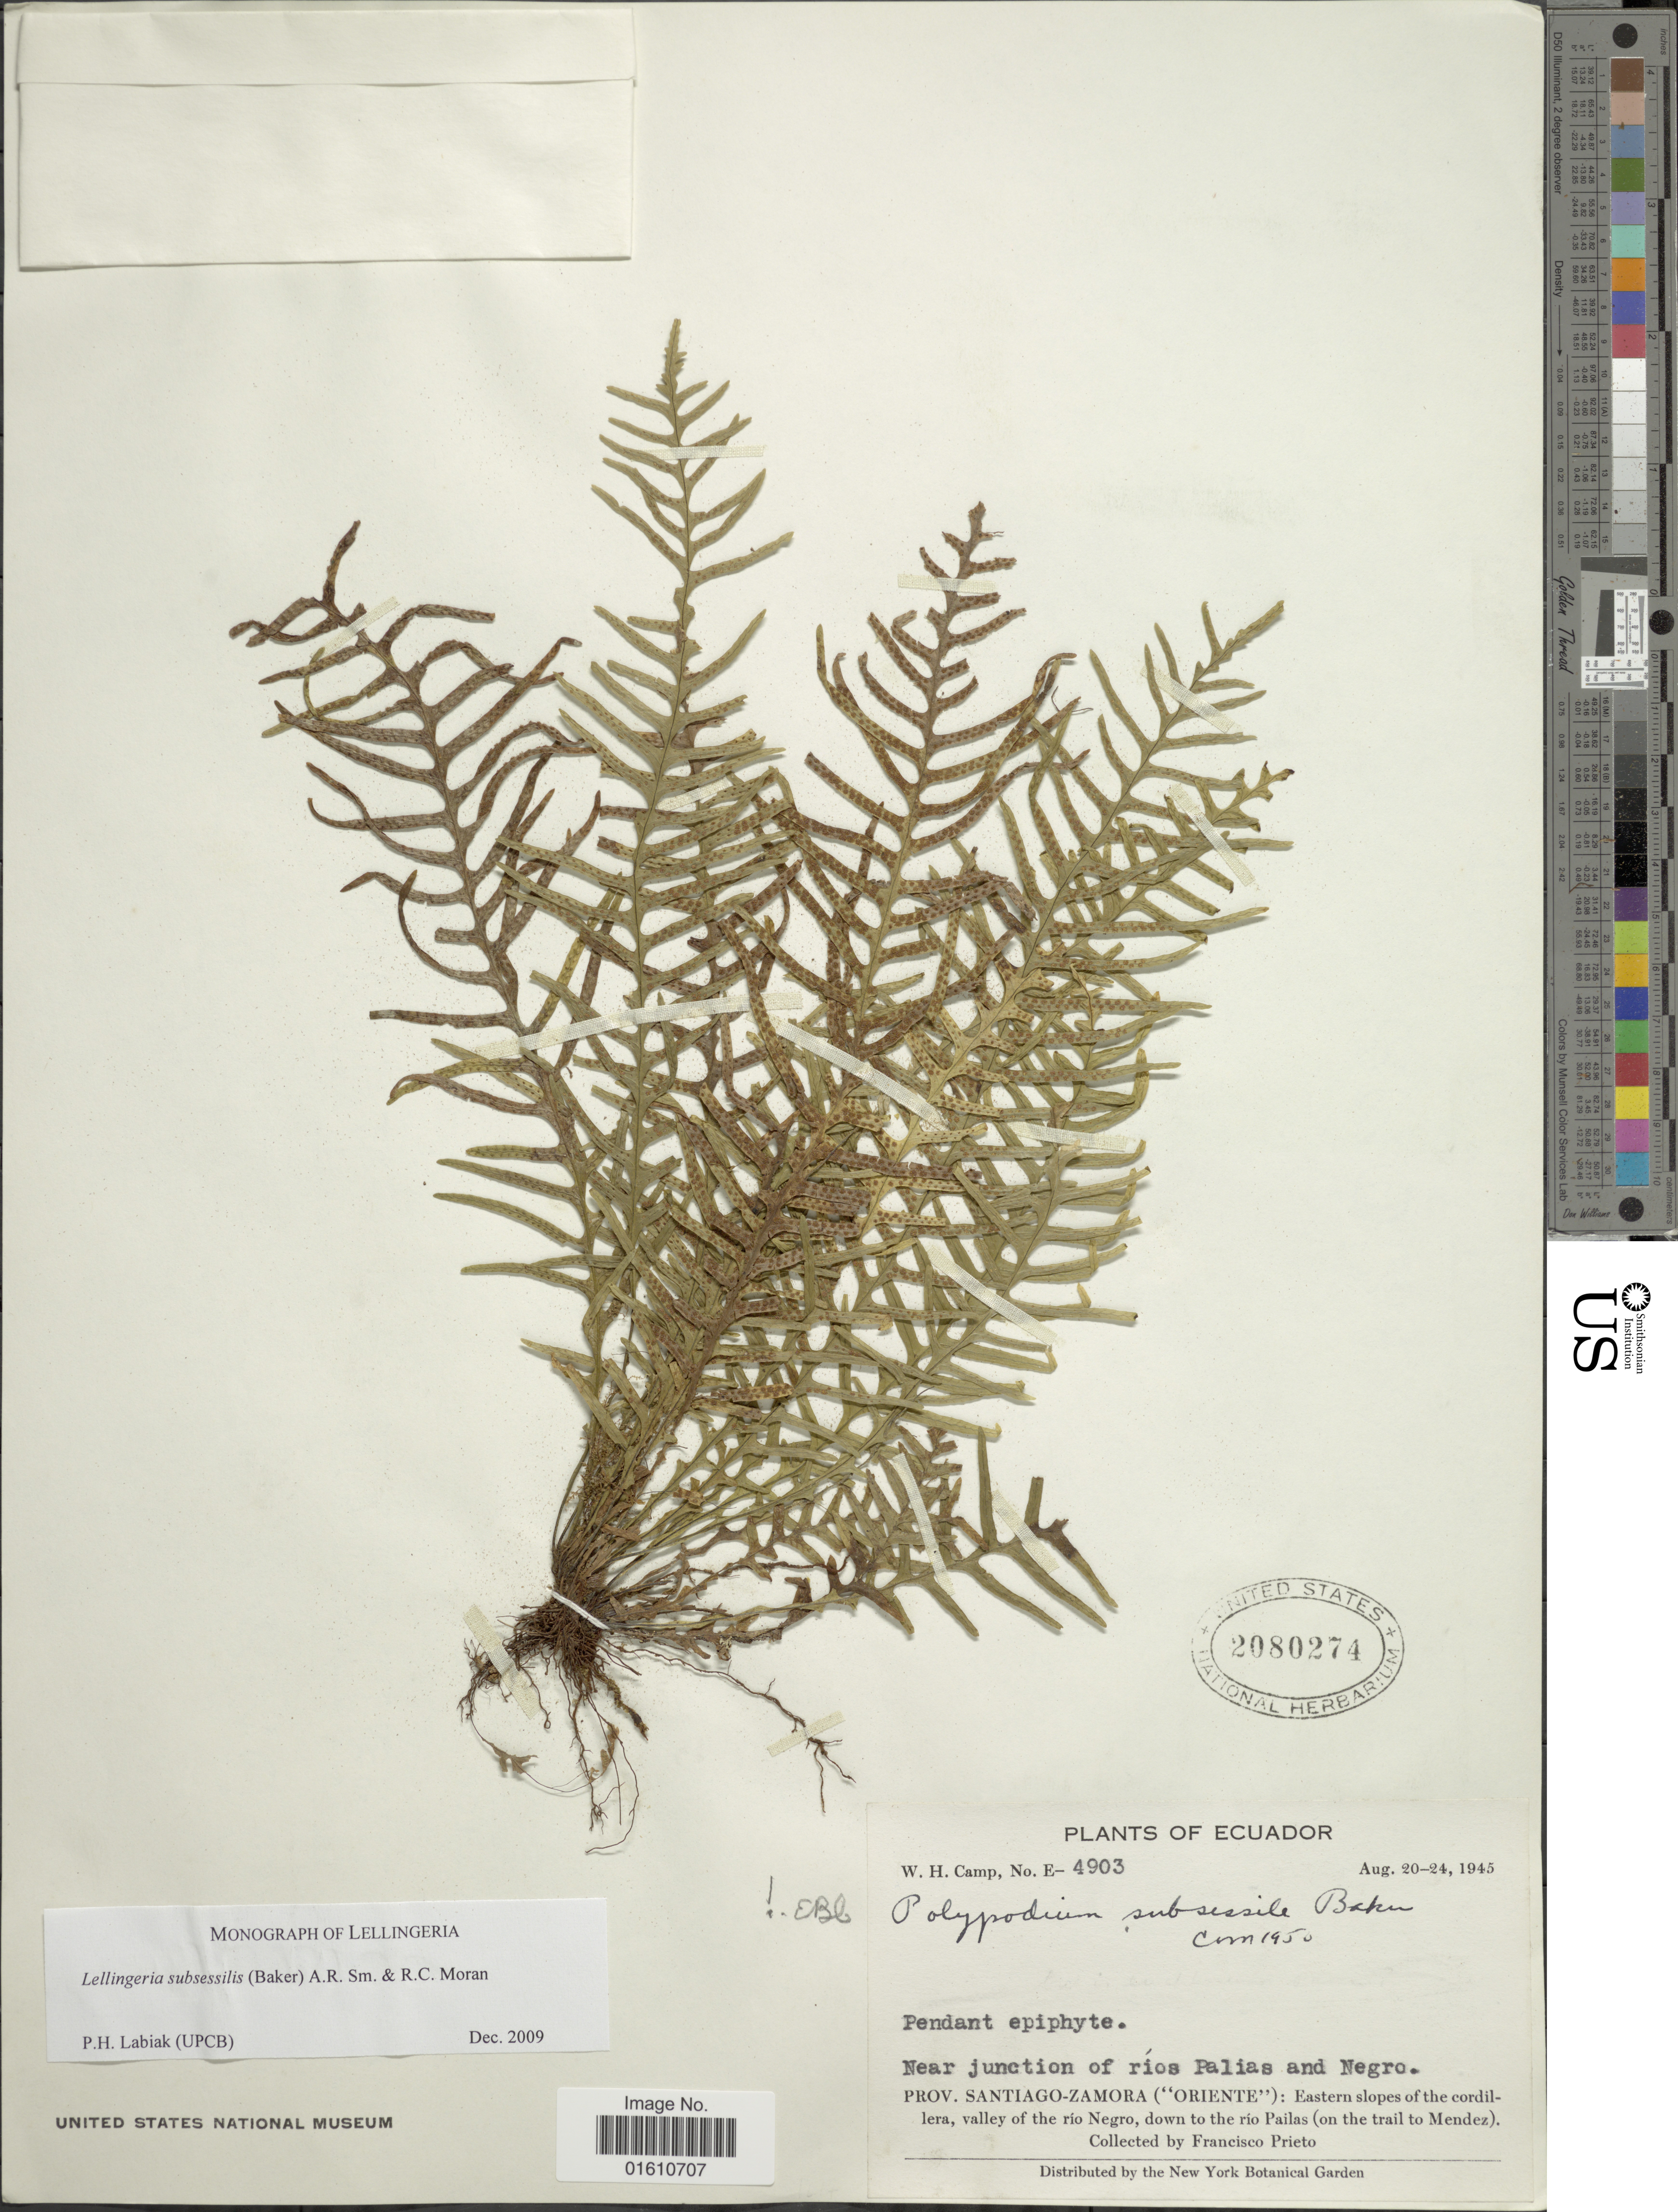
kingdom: Plantae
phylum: Tracheophyta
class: Polypodiopsida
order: Polypodiales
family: Polypodiaceae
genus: Lellingeria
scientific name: Lellingeria subsessilis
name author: (Baker) A.R. Sm. & R.C. Moran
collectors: F. Prieto & W. H. Camp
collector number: E-4903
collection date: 1945-08-20/1945-08-24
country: Ecuador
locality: Near junction of rios Palias and Negro, Prov. Santiago-Zamora ("Oriente"); eastern slopes of the cordillera, valley of the Rio Negro, down to the rio Pailas(on the trail to Mendez)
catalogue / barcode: US 2080274